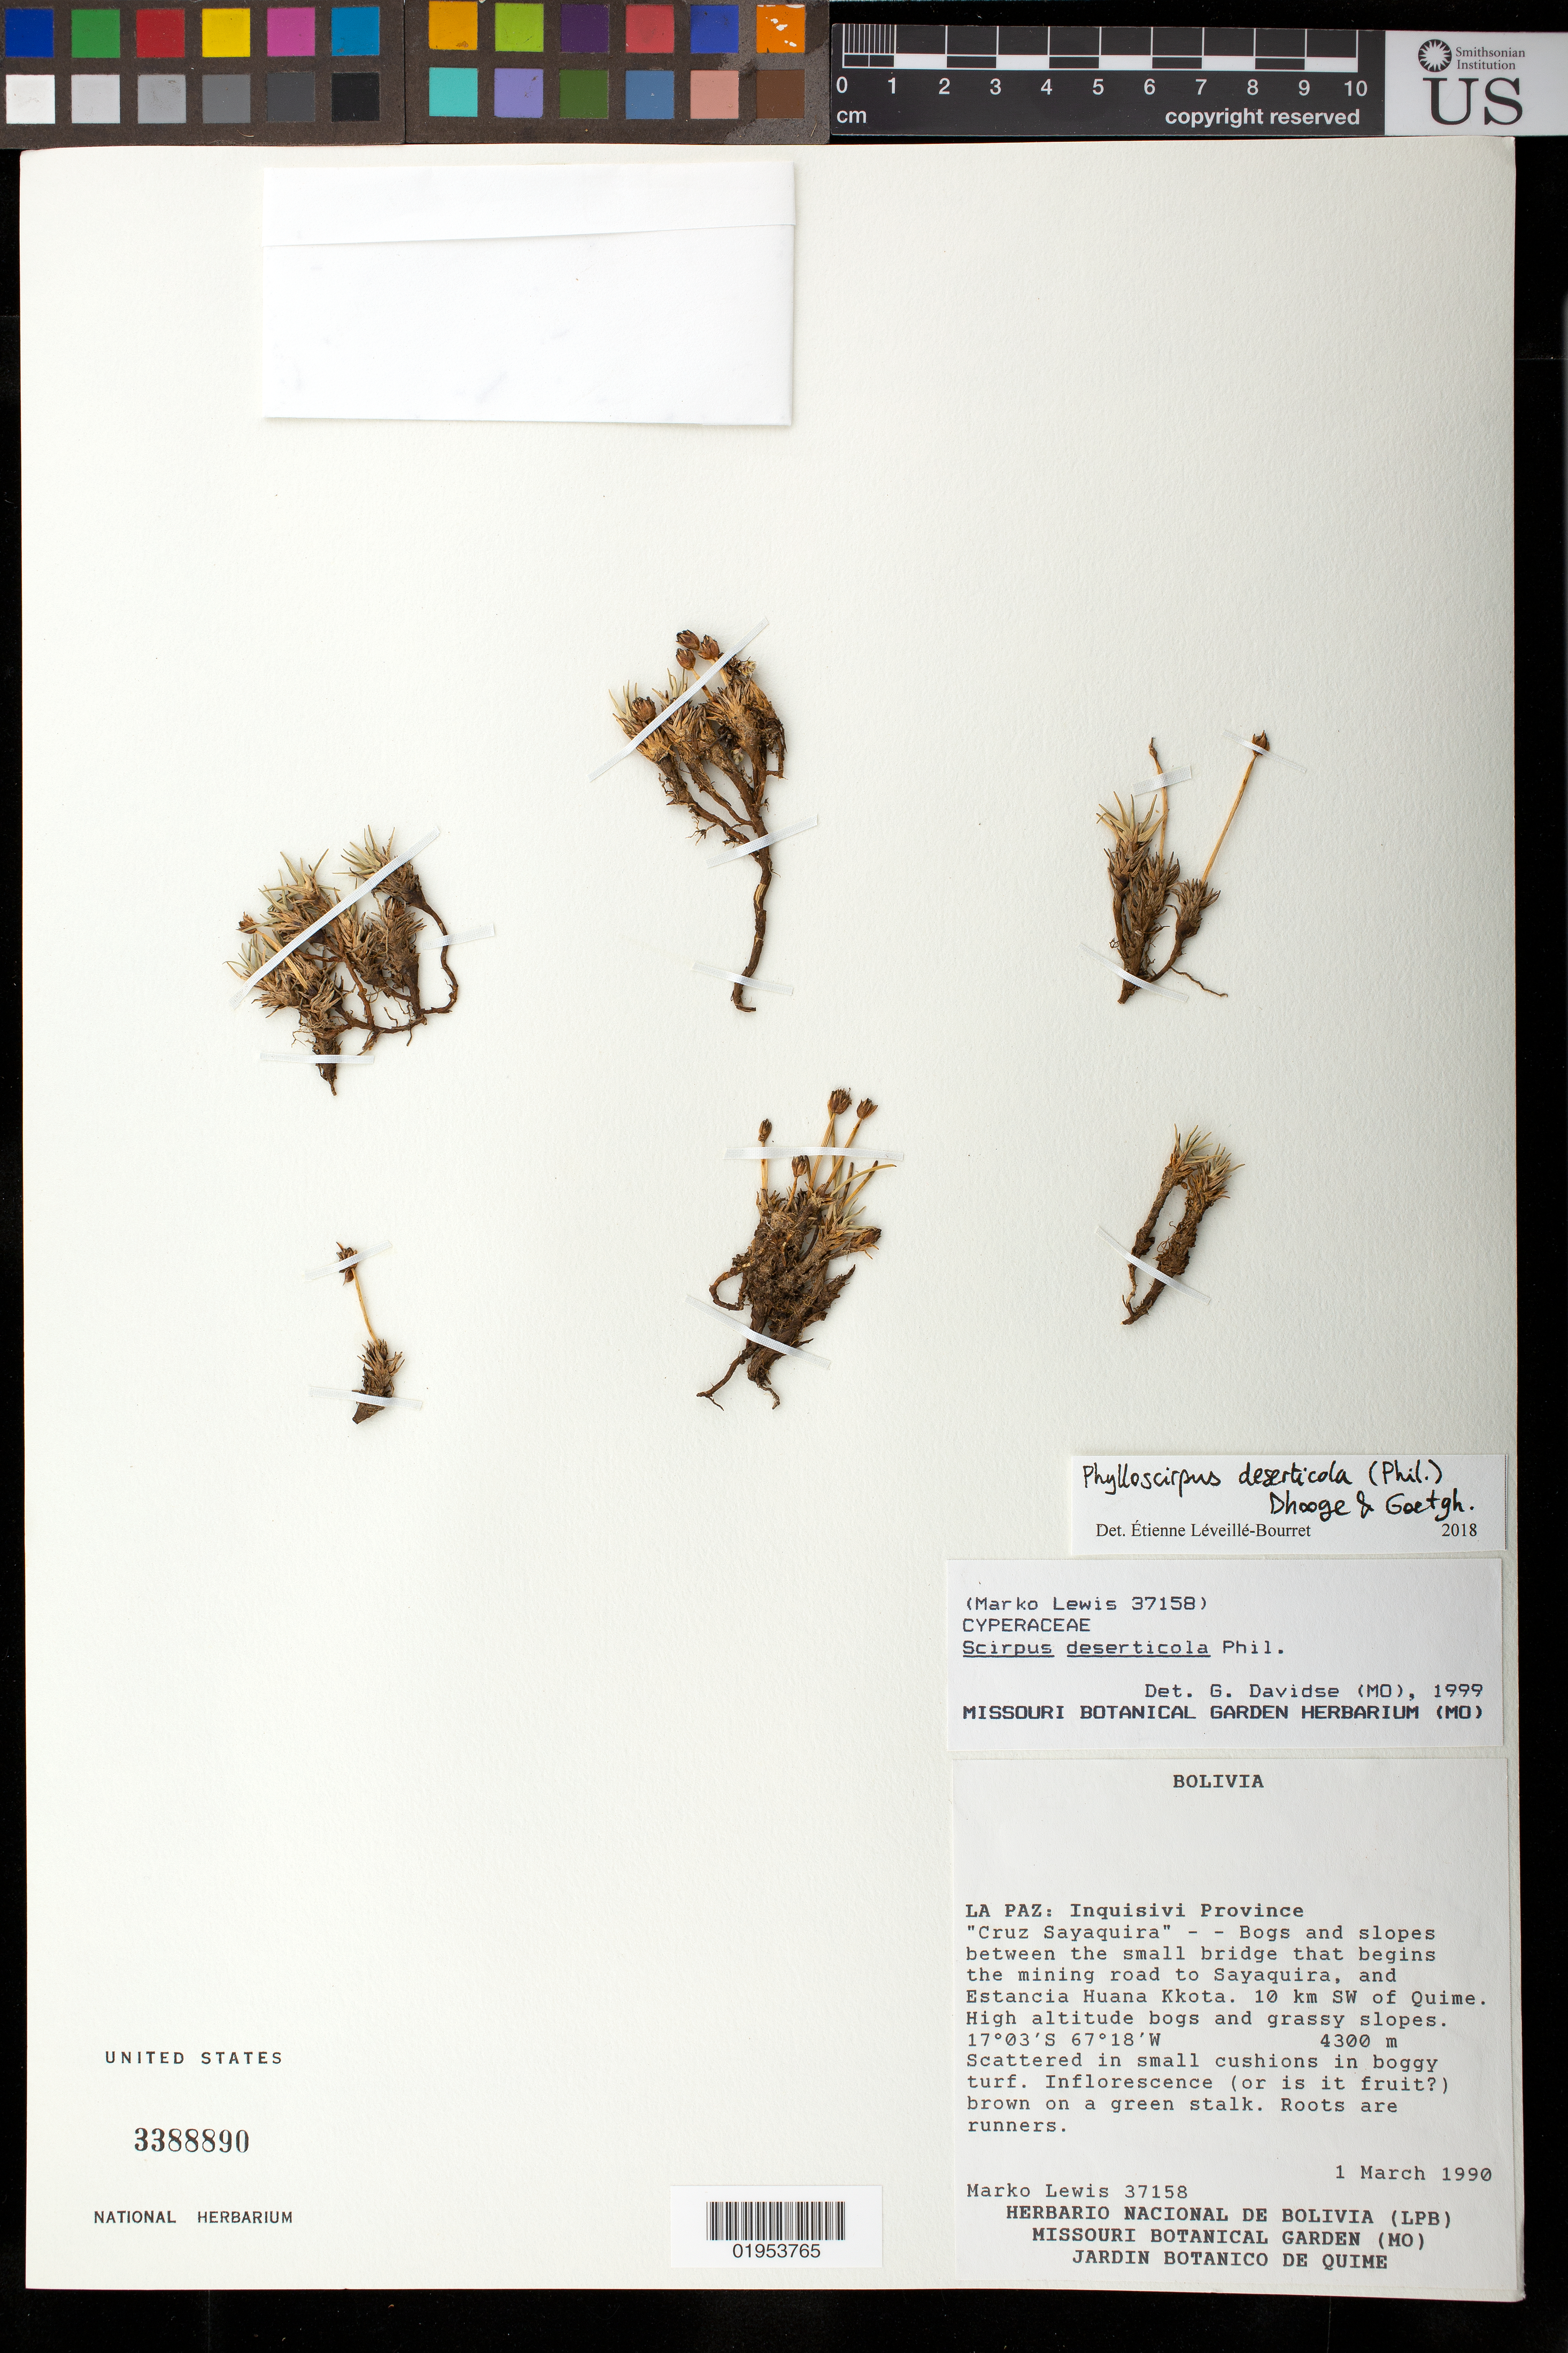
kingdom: Plantae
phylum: Tracheophyta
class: Liliopsida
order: Poales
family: Cyperaceae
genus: Phylloscirpus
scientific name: Phylloscirpus deserticola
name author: (Phil.) Dhooge & Goetgh.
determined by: Léveillé-Bourret, E.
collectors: M. A. Lewis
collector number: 37158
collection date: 1990-03-01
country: Bolivia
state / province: La Paz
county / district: Inquisivi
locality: The mining road to Sayaquira, and Estancia Huana Kkota. 10 km SW of Quime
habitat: High altitude bogs and grassy slopes. Scattered in boggy turf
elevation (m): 4300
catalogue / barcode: US 3388890